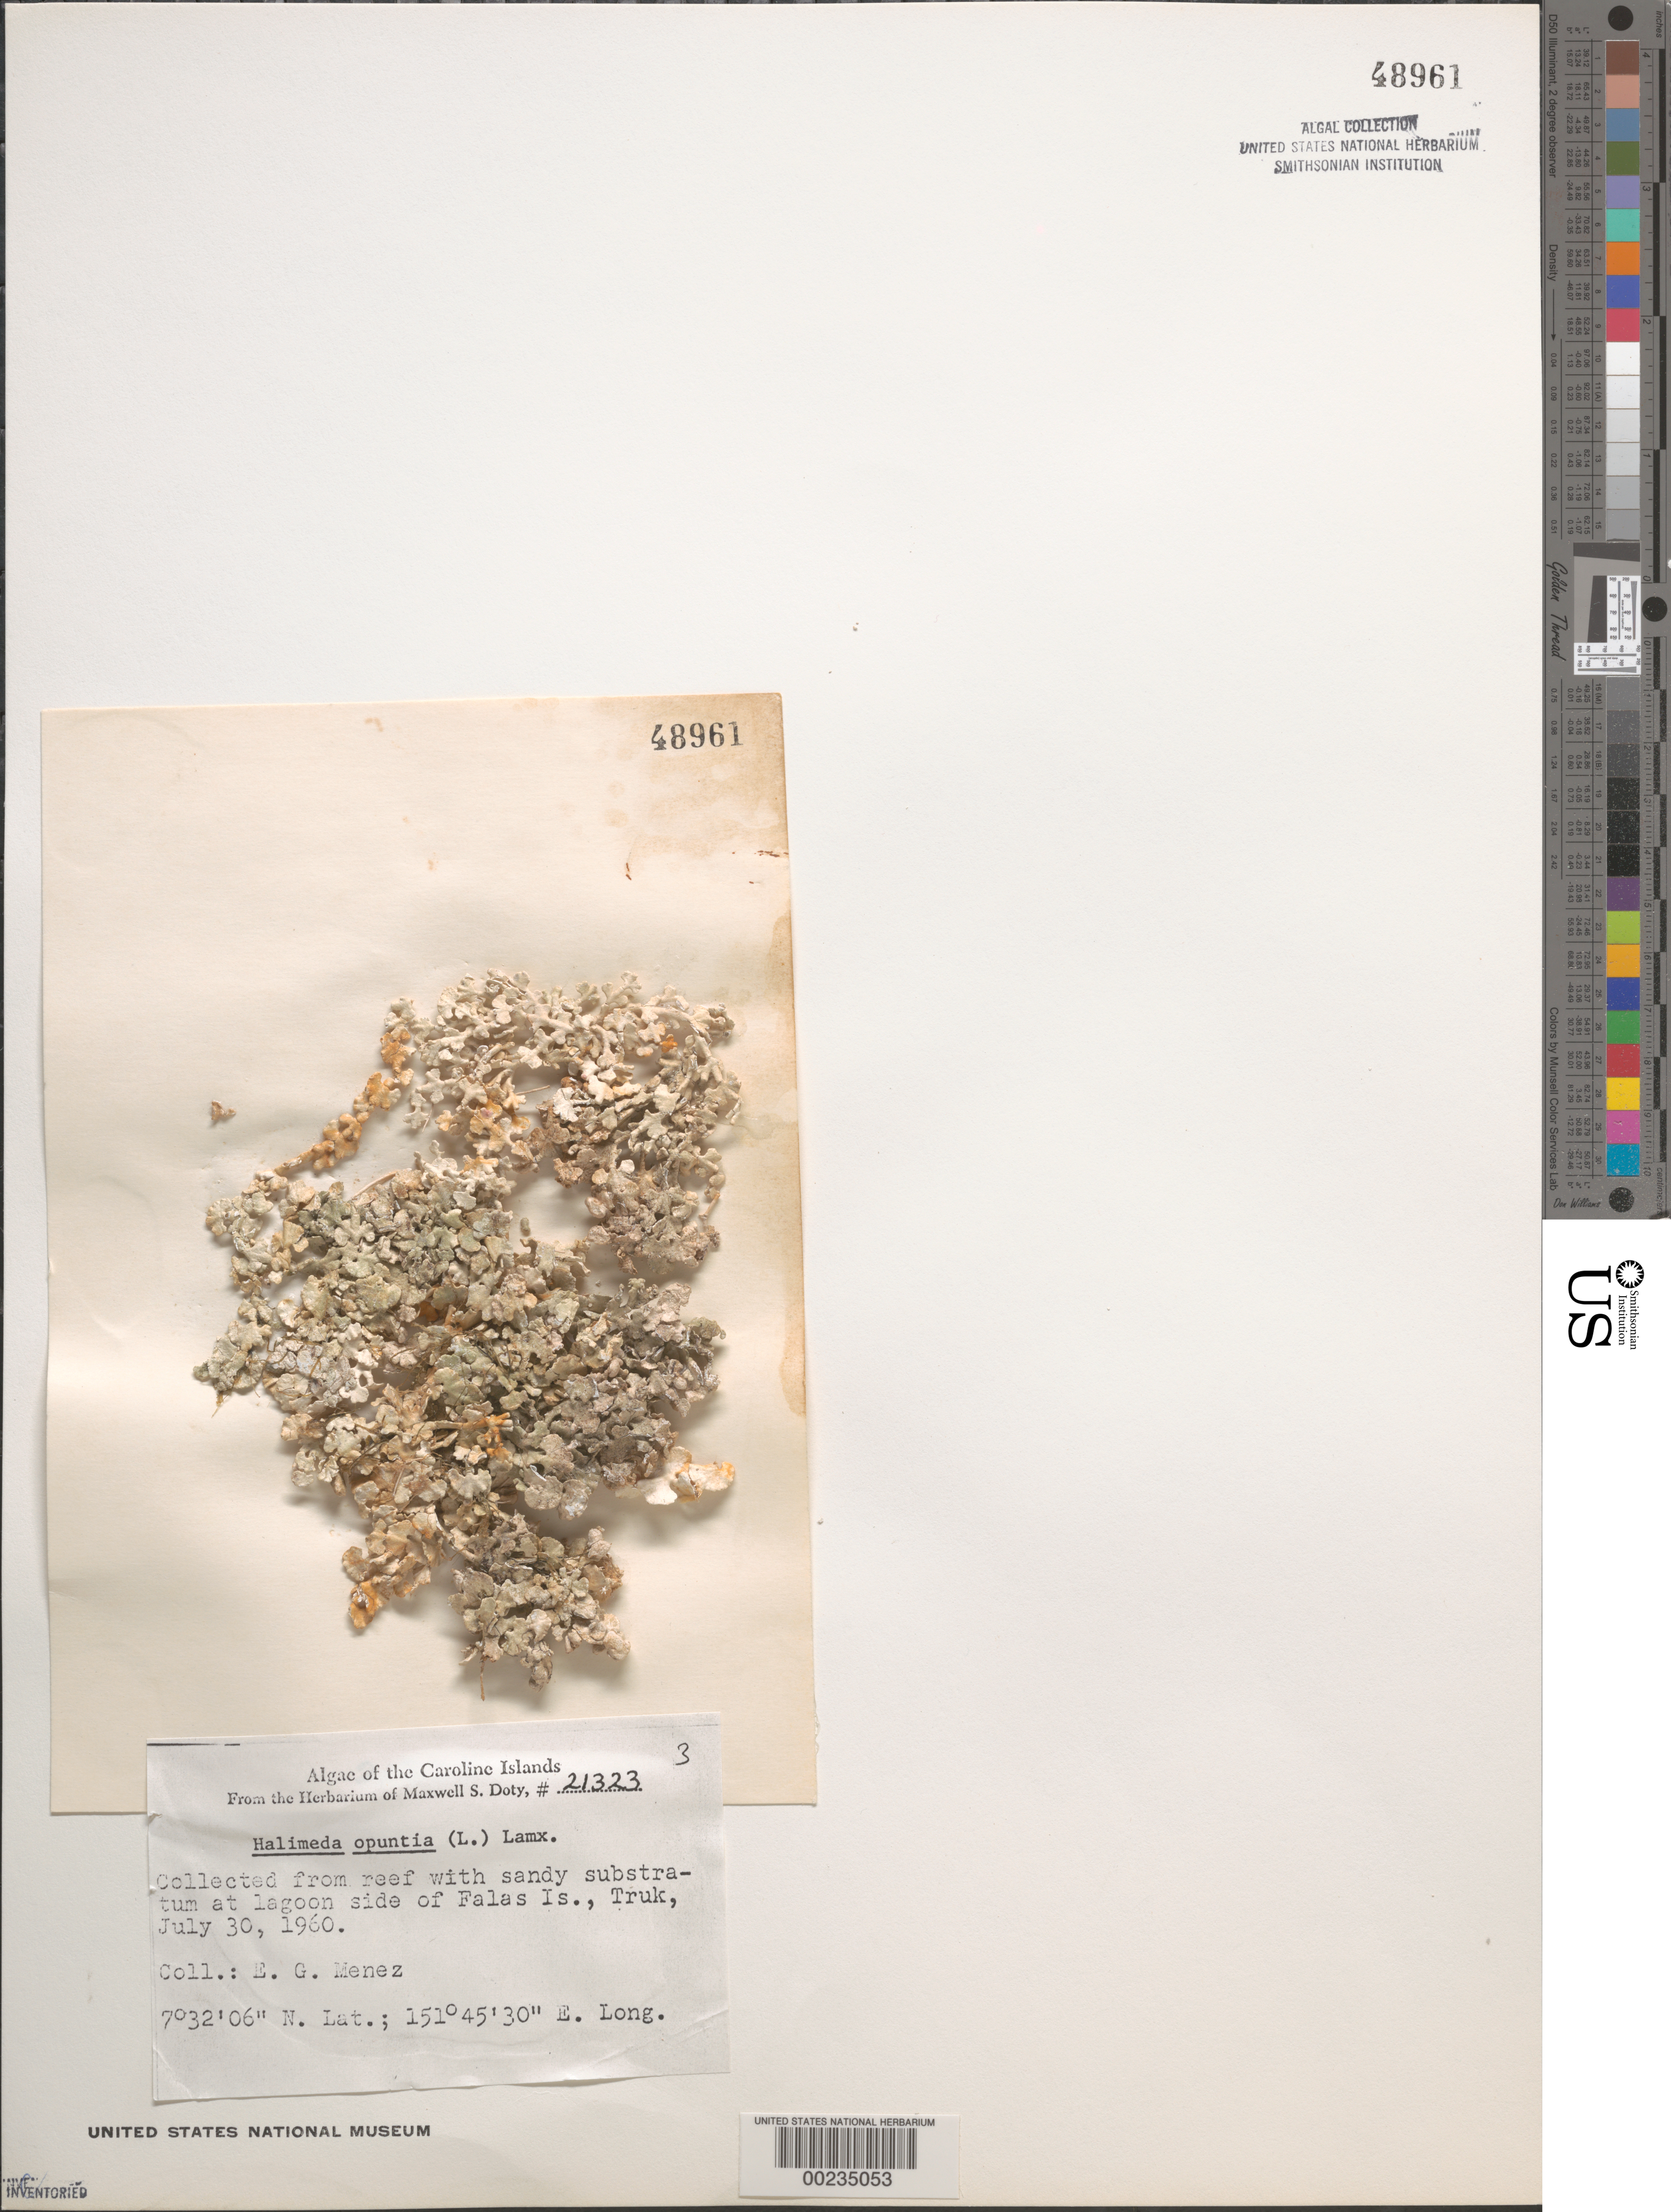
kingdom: Plantae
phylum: Chlorophyta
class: Ulvophyceae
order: Bryopsidales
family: Halimedaceae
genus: Halimeda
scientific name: Halimeda opuntia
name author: (L.) J.V.Lamouroux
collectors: Meñez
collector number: MSD 21323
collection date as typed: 30 Jul 1960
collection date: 1960-07-30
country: Micronesia, Federated States of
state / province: Truk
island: Falas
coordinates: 7 32' 06" N, 151 45' 30" E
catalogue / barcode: US 48961